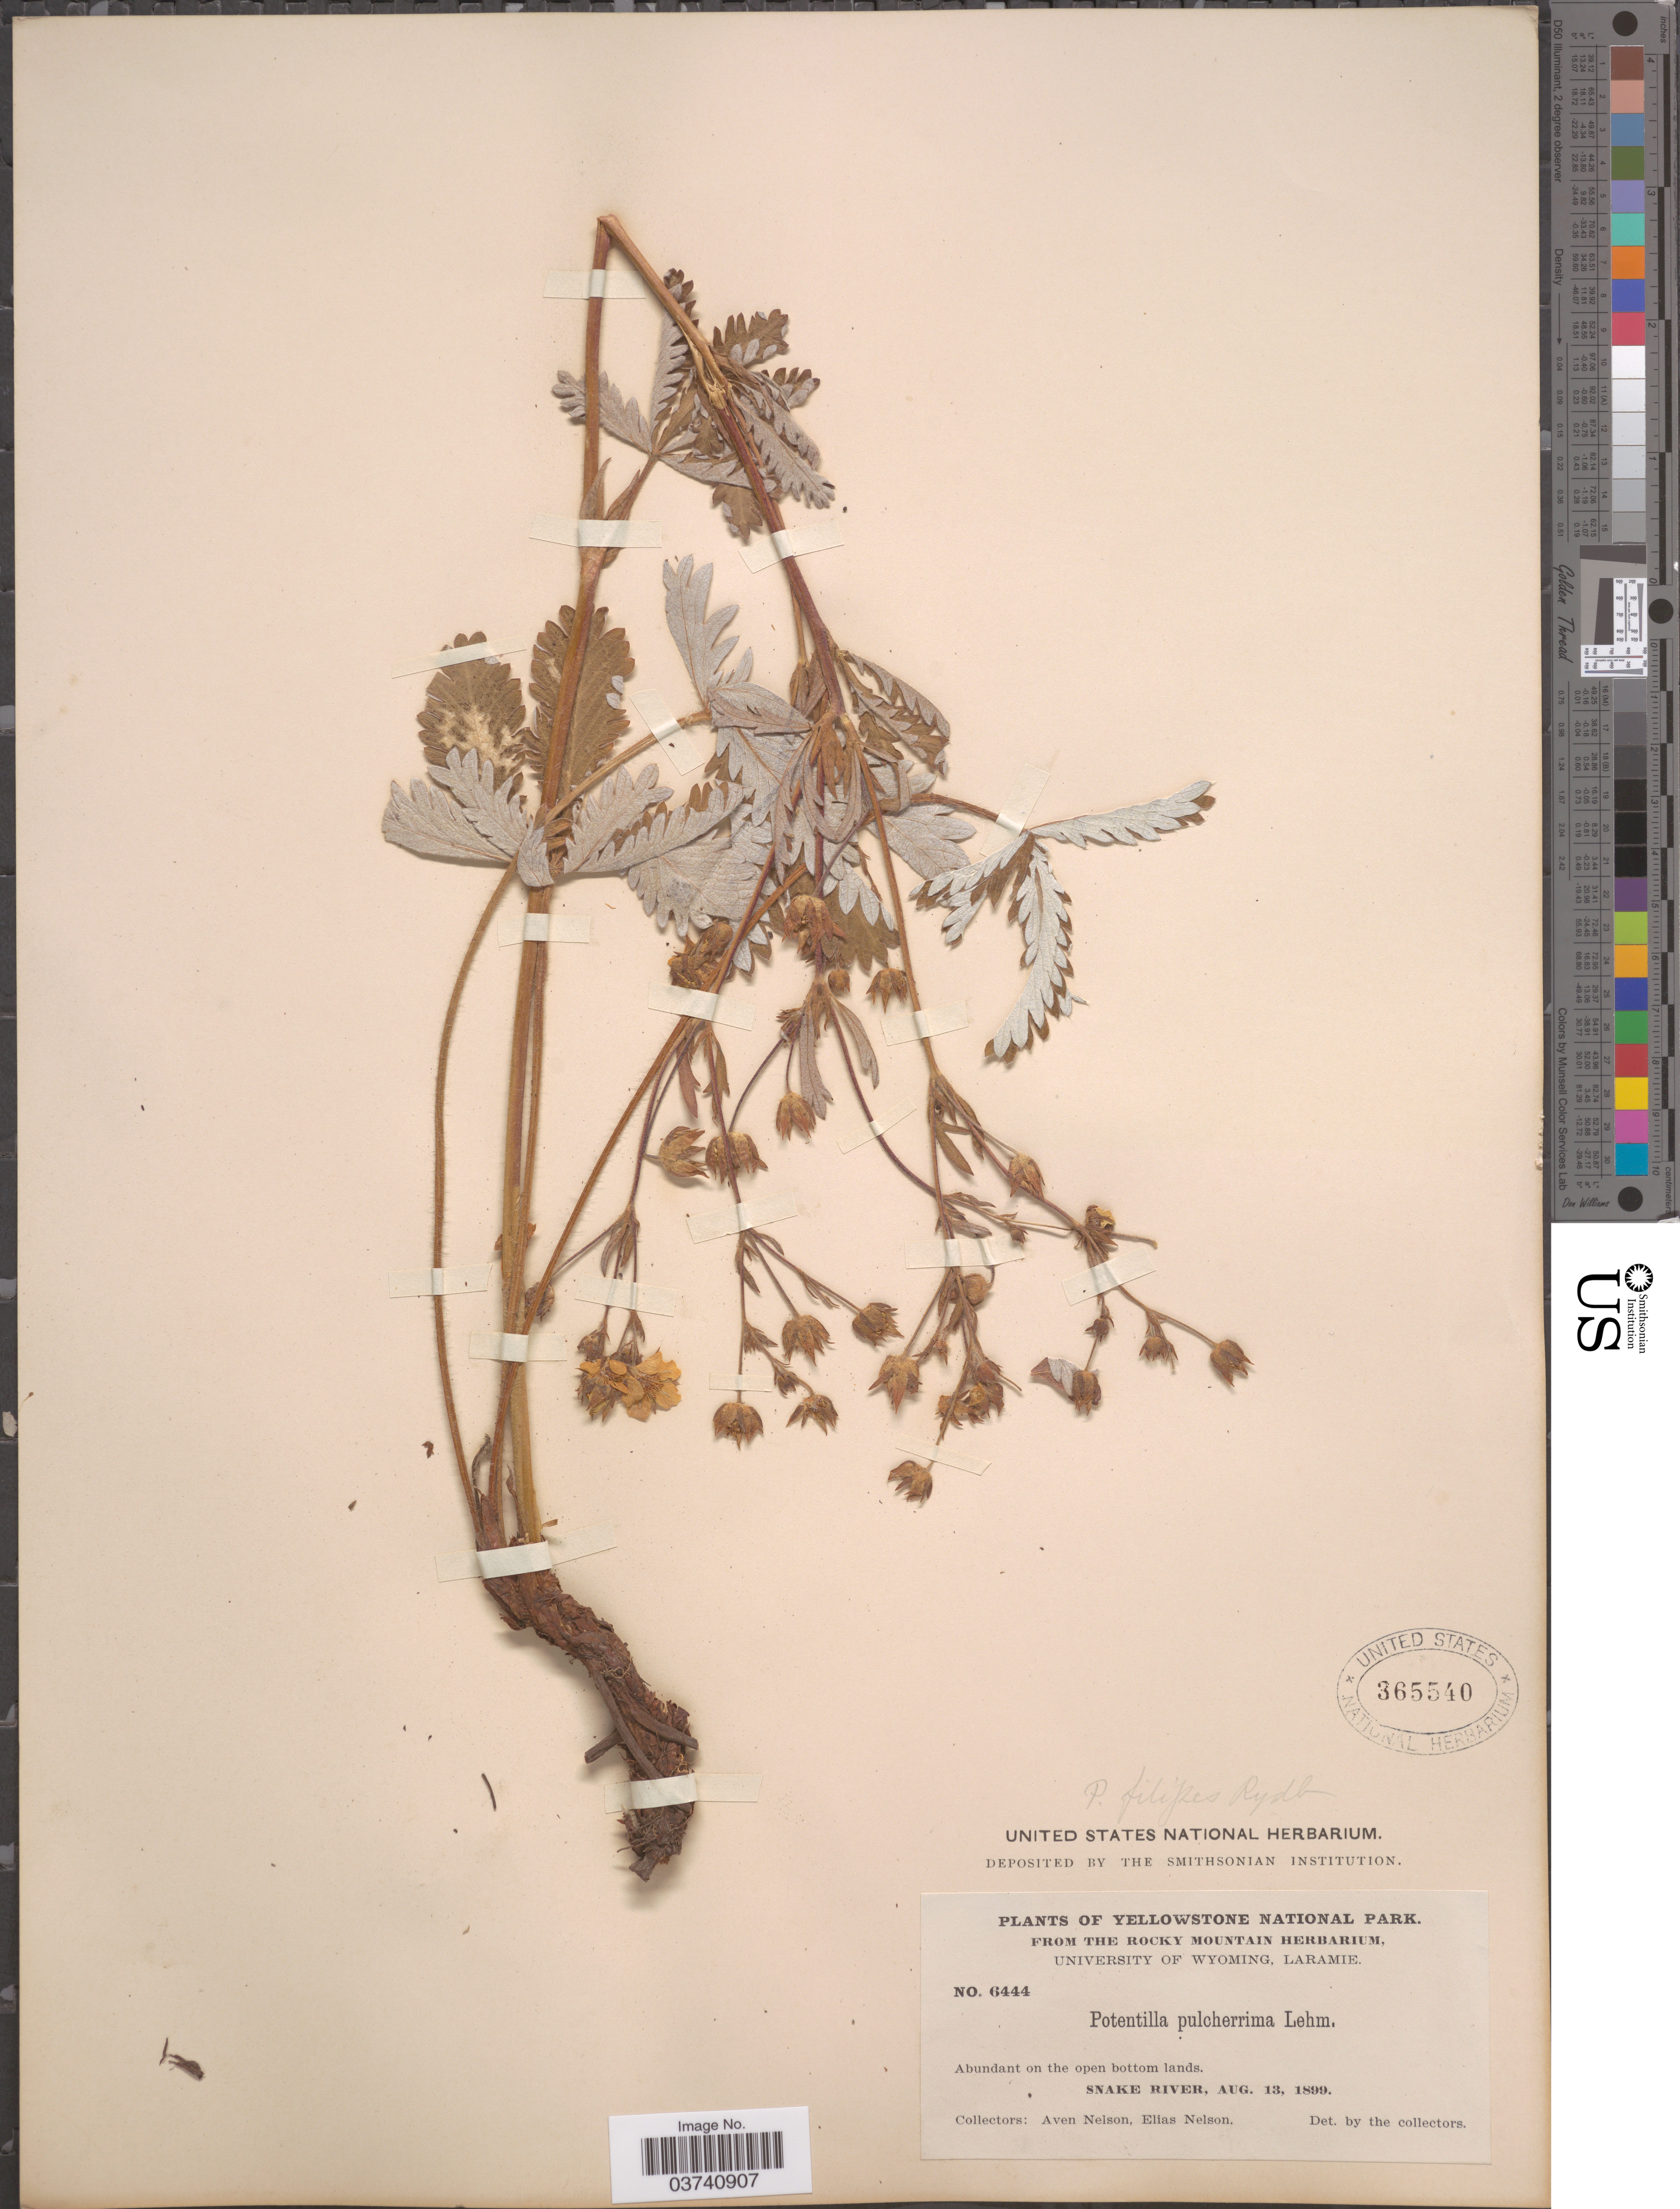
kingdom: Plantae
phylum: Tracheophyta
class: Magnoliopsida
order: Rosales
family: Rosaceae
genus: Potentilla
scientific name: Potentilla pulcherrima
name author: Lehm.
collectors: A. Nelson & E. Nelson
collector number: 6444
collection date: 1899-08-13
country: United States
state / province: Wyoming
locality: Yellowstone National Park. Snake River.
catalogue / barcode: US 365540